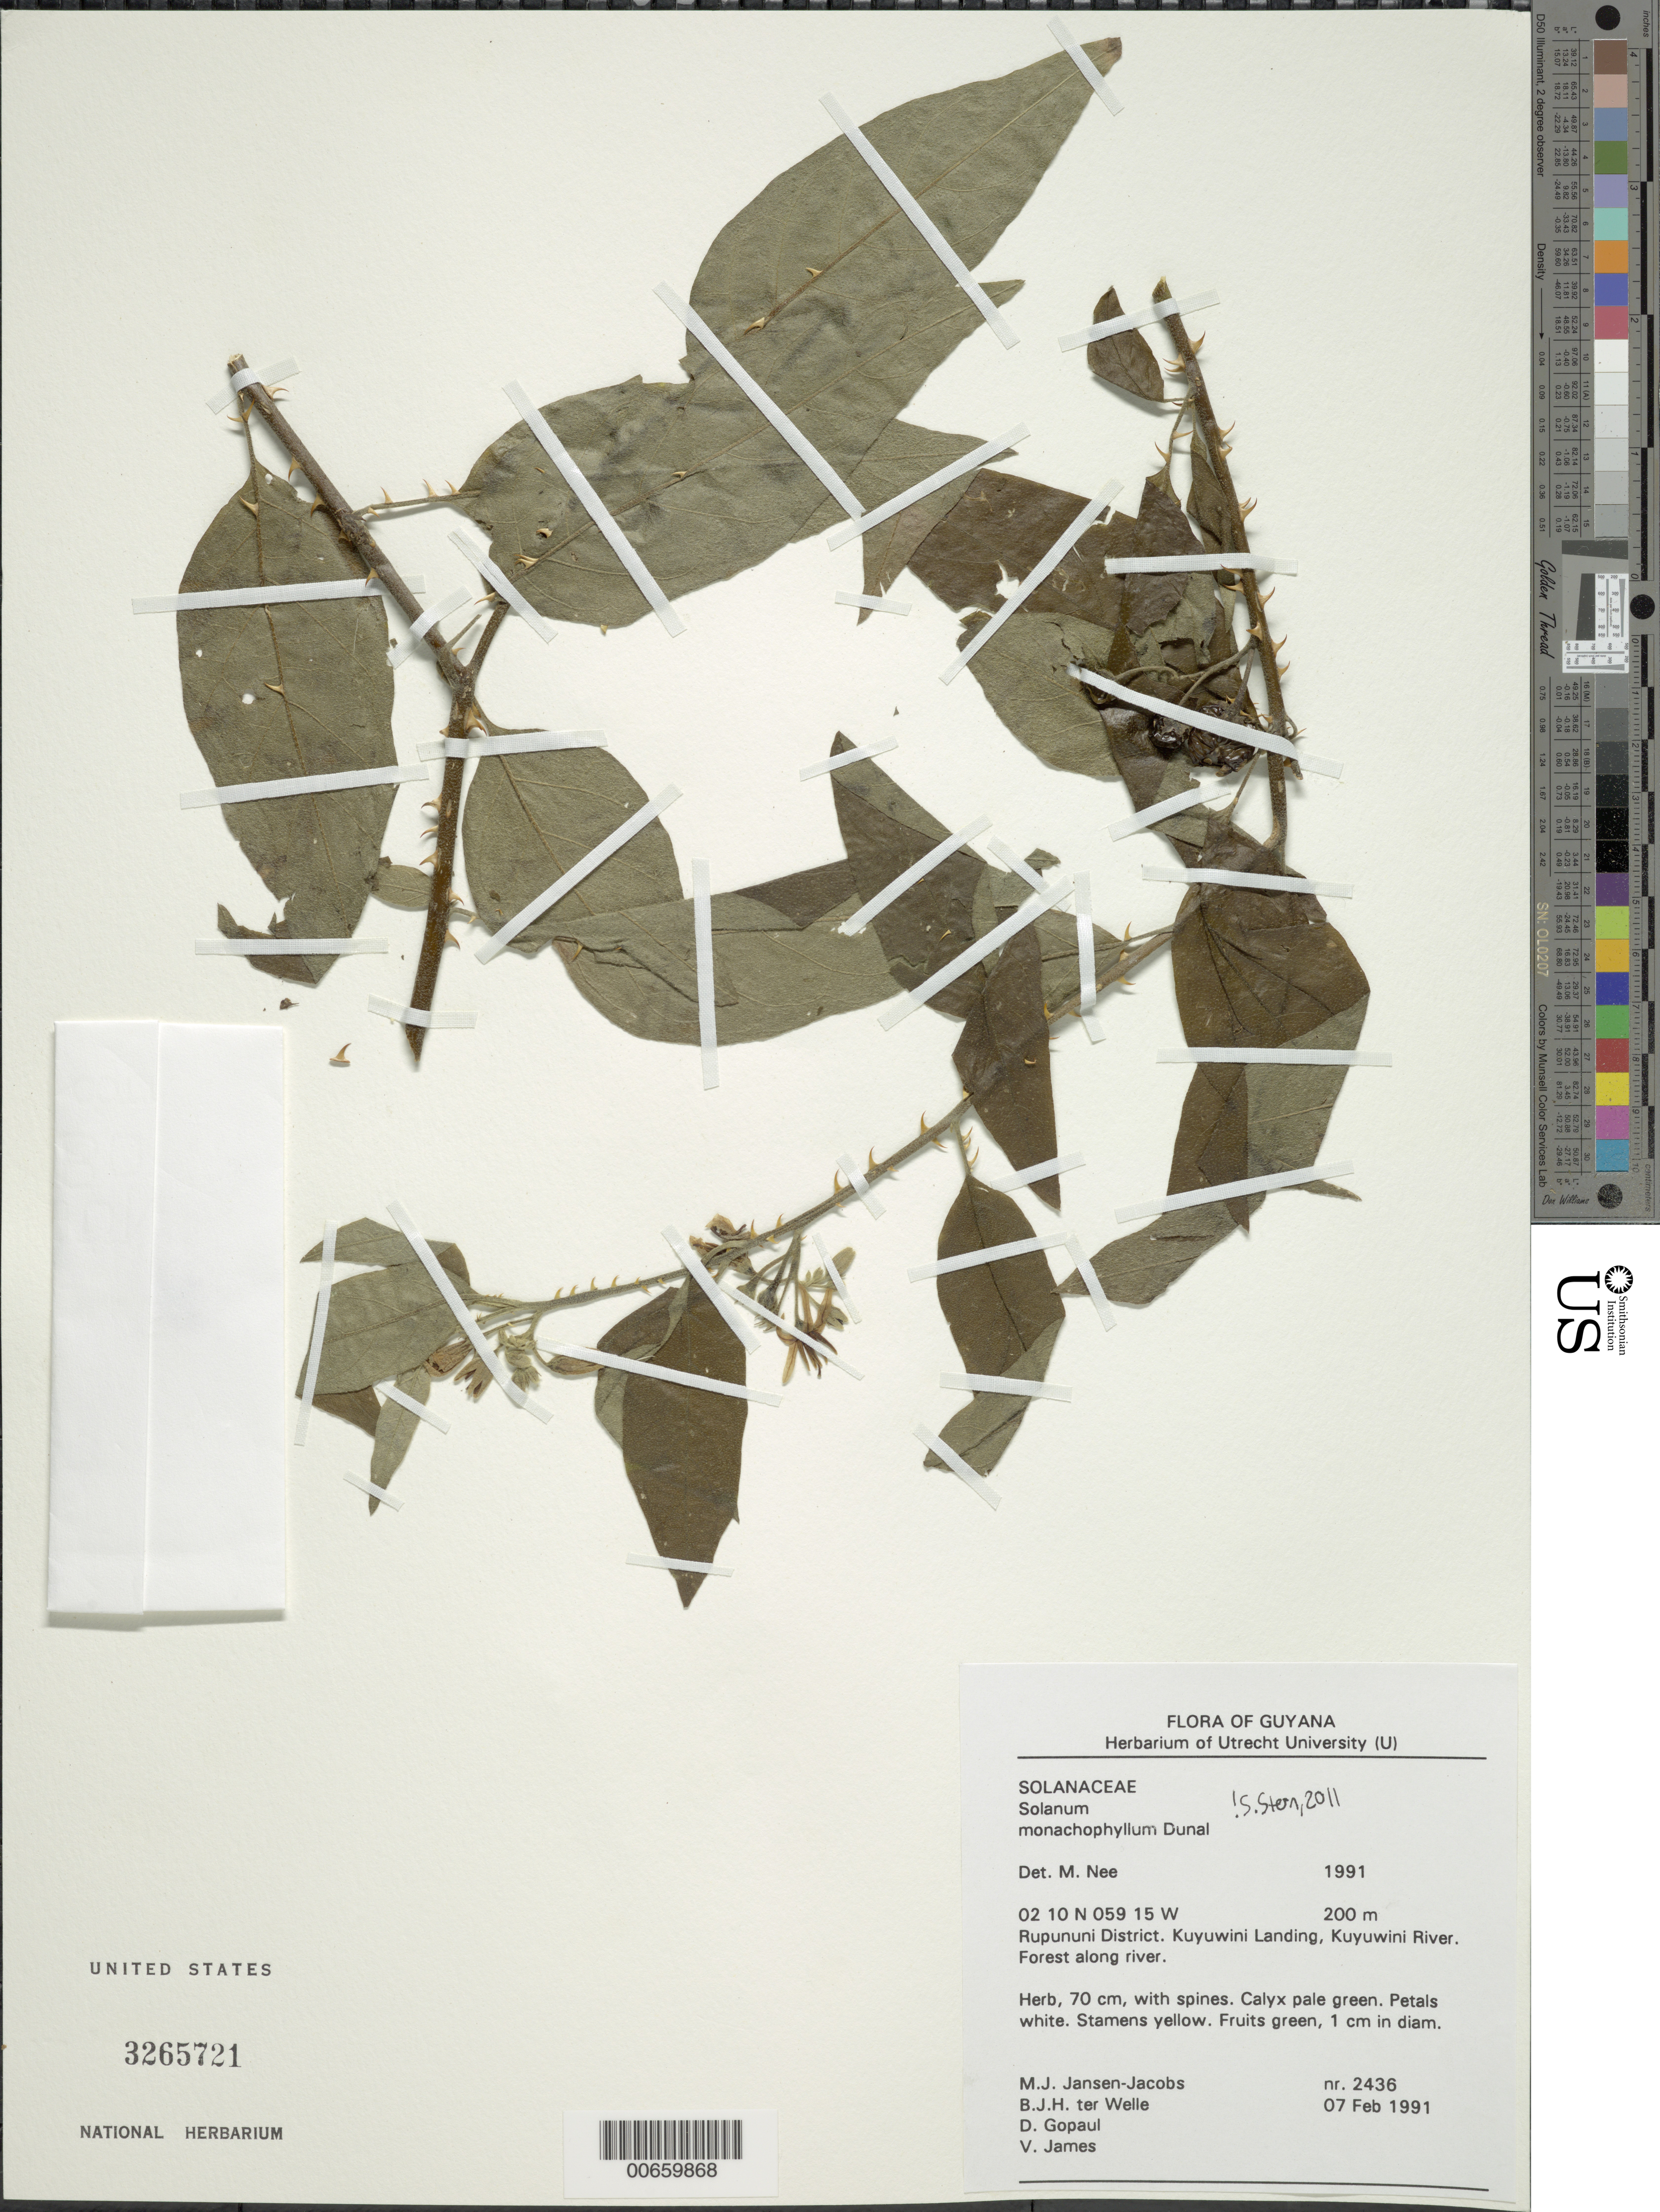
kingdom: Plantae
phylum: Tracheophyta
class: Magnoliopsida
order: Solanales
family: Solanaceae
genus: Solanum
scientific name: Solanum monachophyllum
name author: Dunal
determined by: Nee, Michael H.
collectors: M. J. Jansen-Jacobs, B. Welle, D. Gopaul & V. James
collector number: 2436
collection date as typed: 2 Feb 1991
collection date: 1991-02-02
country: Guyana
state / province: U. Takutu-U. Essequibo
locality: Kuyuwini Landing, Kuyuwini River, Rupununi District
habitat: Forest along river.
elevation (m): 200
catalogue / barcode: US 3265721